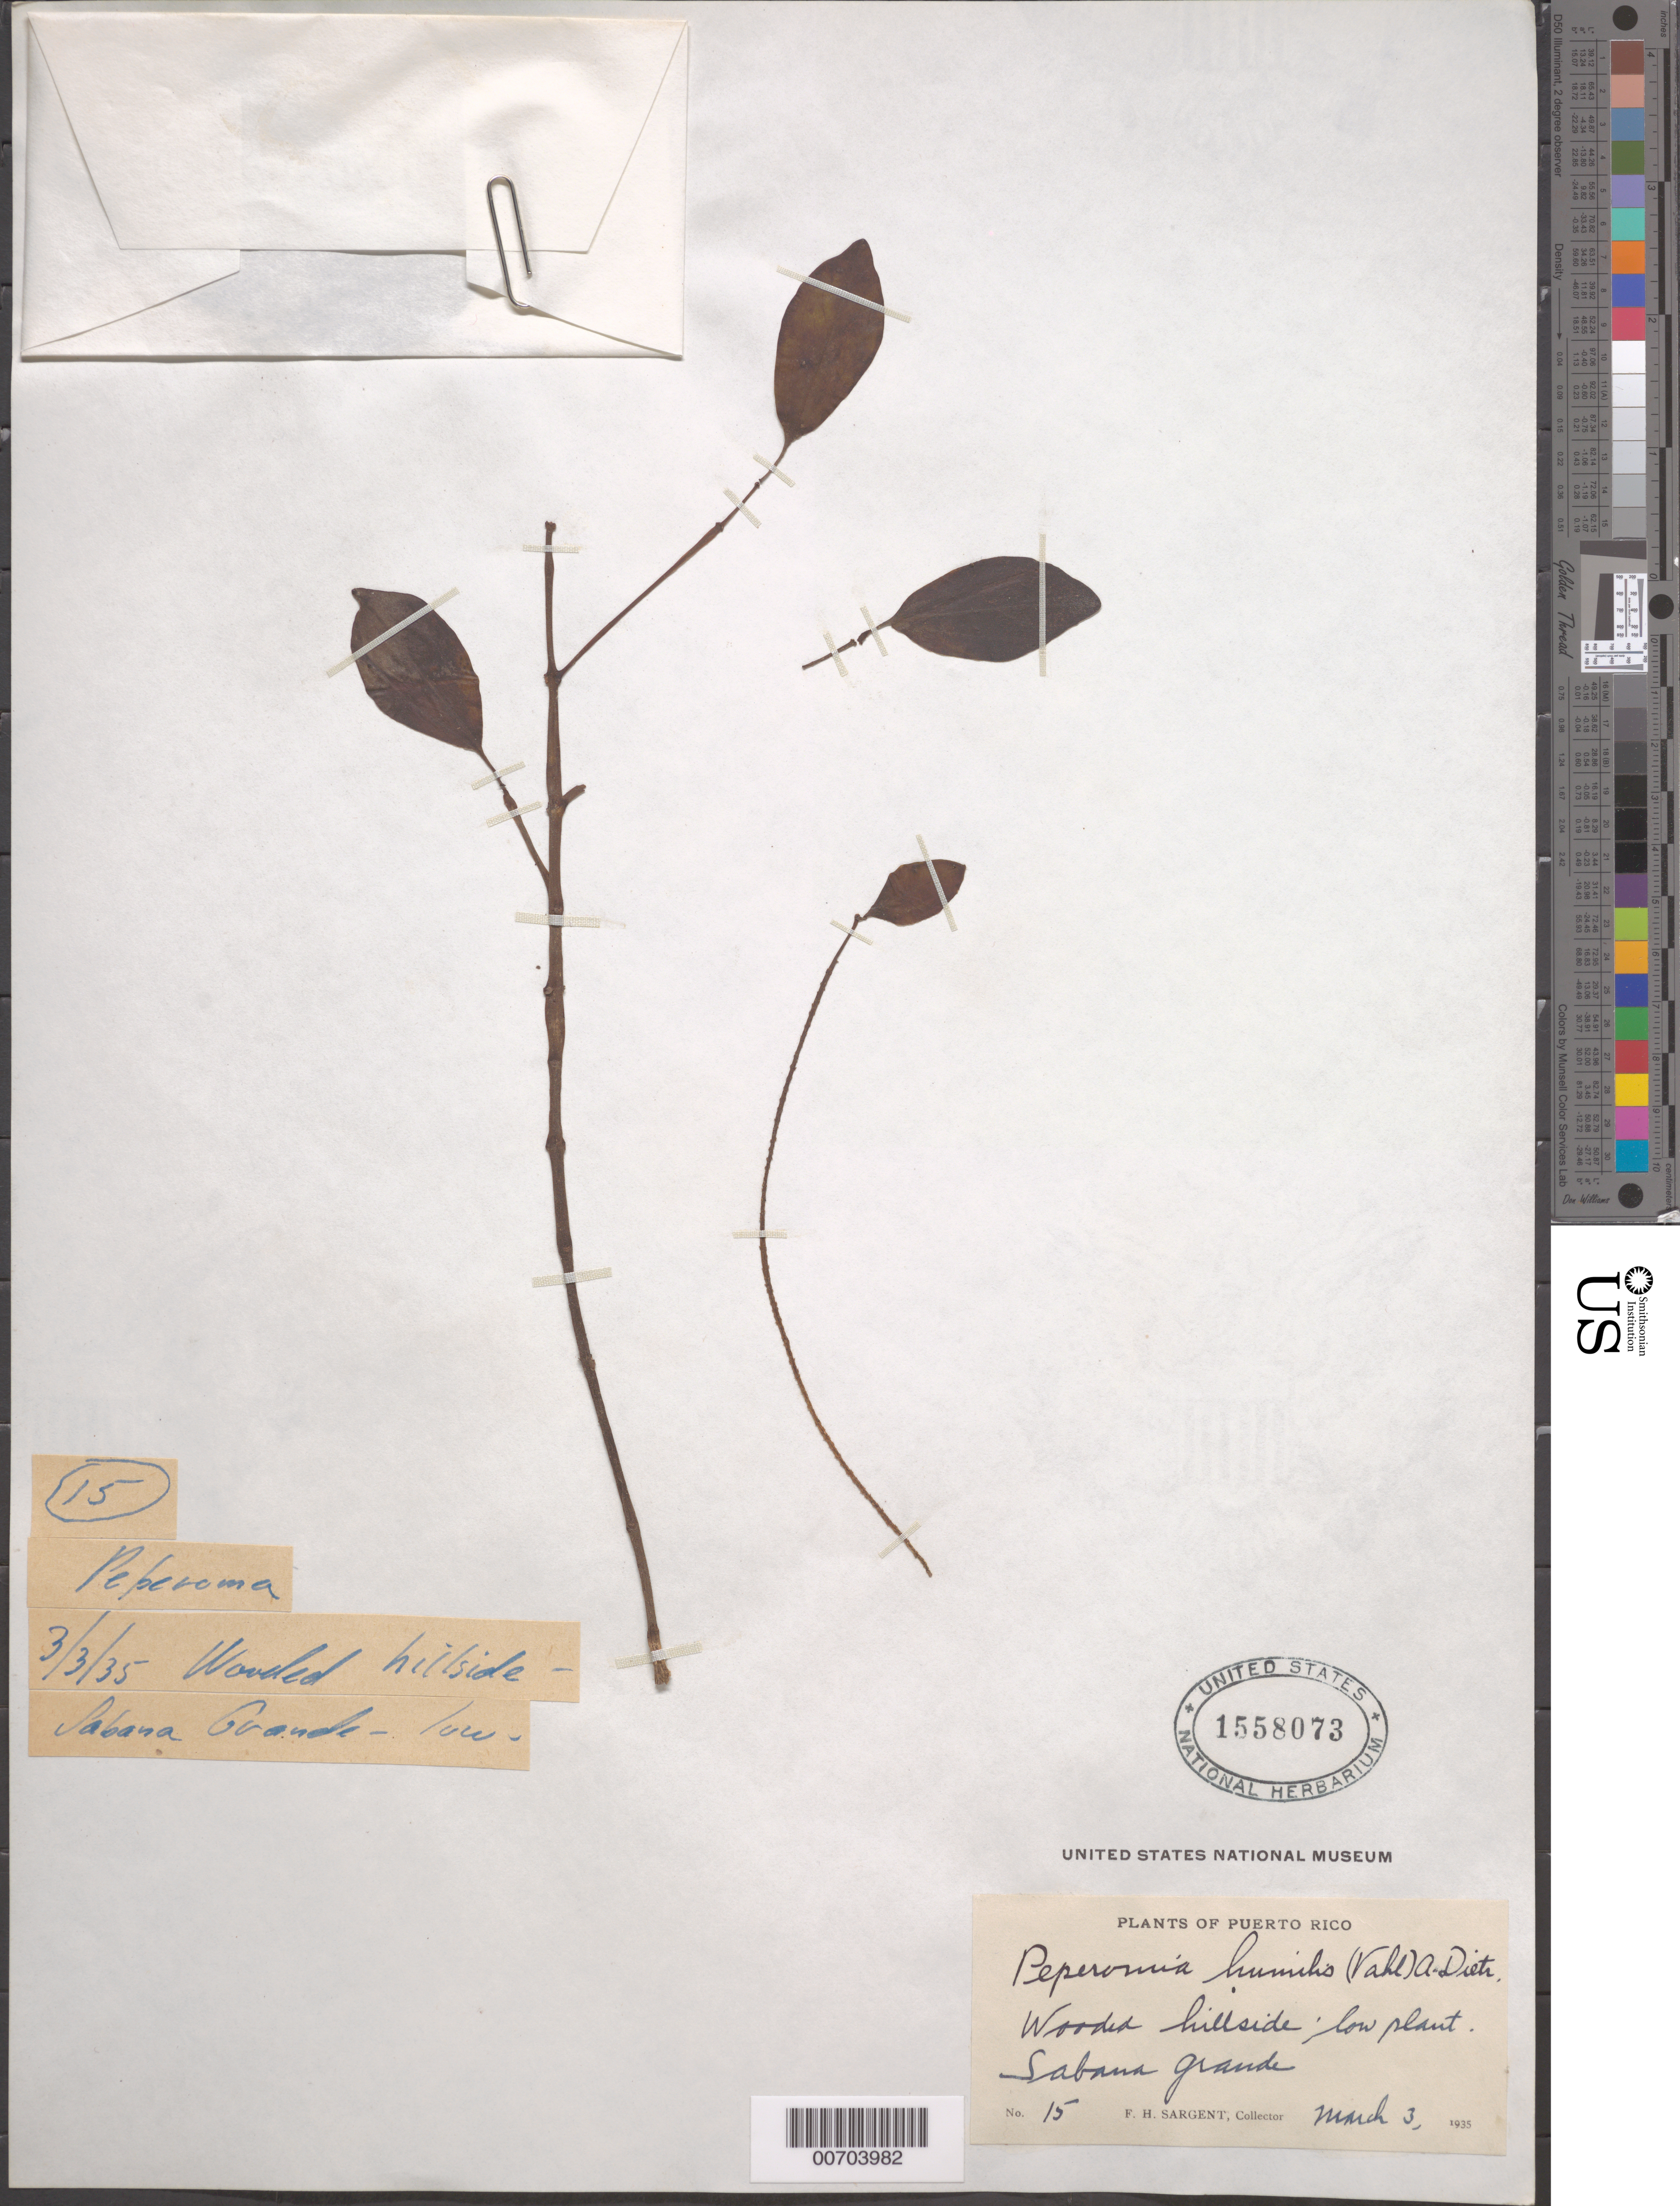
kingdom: Plantae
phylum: Tracheophyta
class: Magnoliopsida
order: Piperales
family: Piperaceae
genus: Peperomia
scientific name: Peperomia humilis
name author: (Vahl) A. Dietr.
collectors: F. H. Sargent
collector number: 15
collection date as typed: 03 Mar 1935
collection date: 1935-03-03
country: Puerto Rico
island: Greater Antilles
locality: Sabana grande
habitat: Wooded hillside;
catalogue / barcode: US 1558073